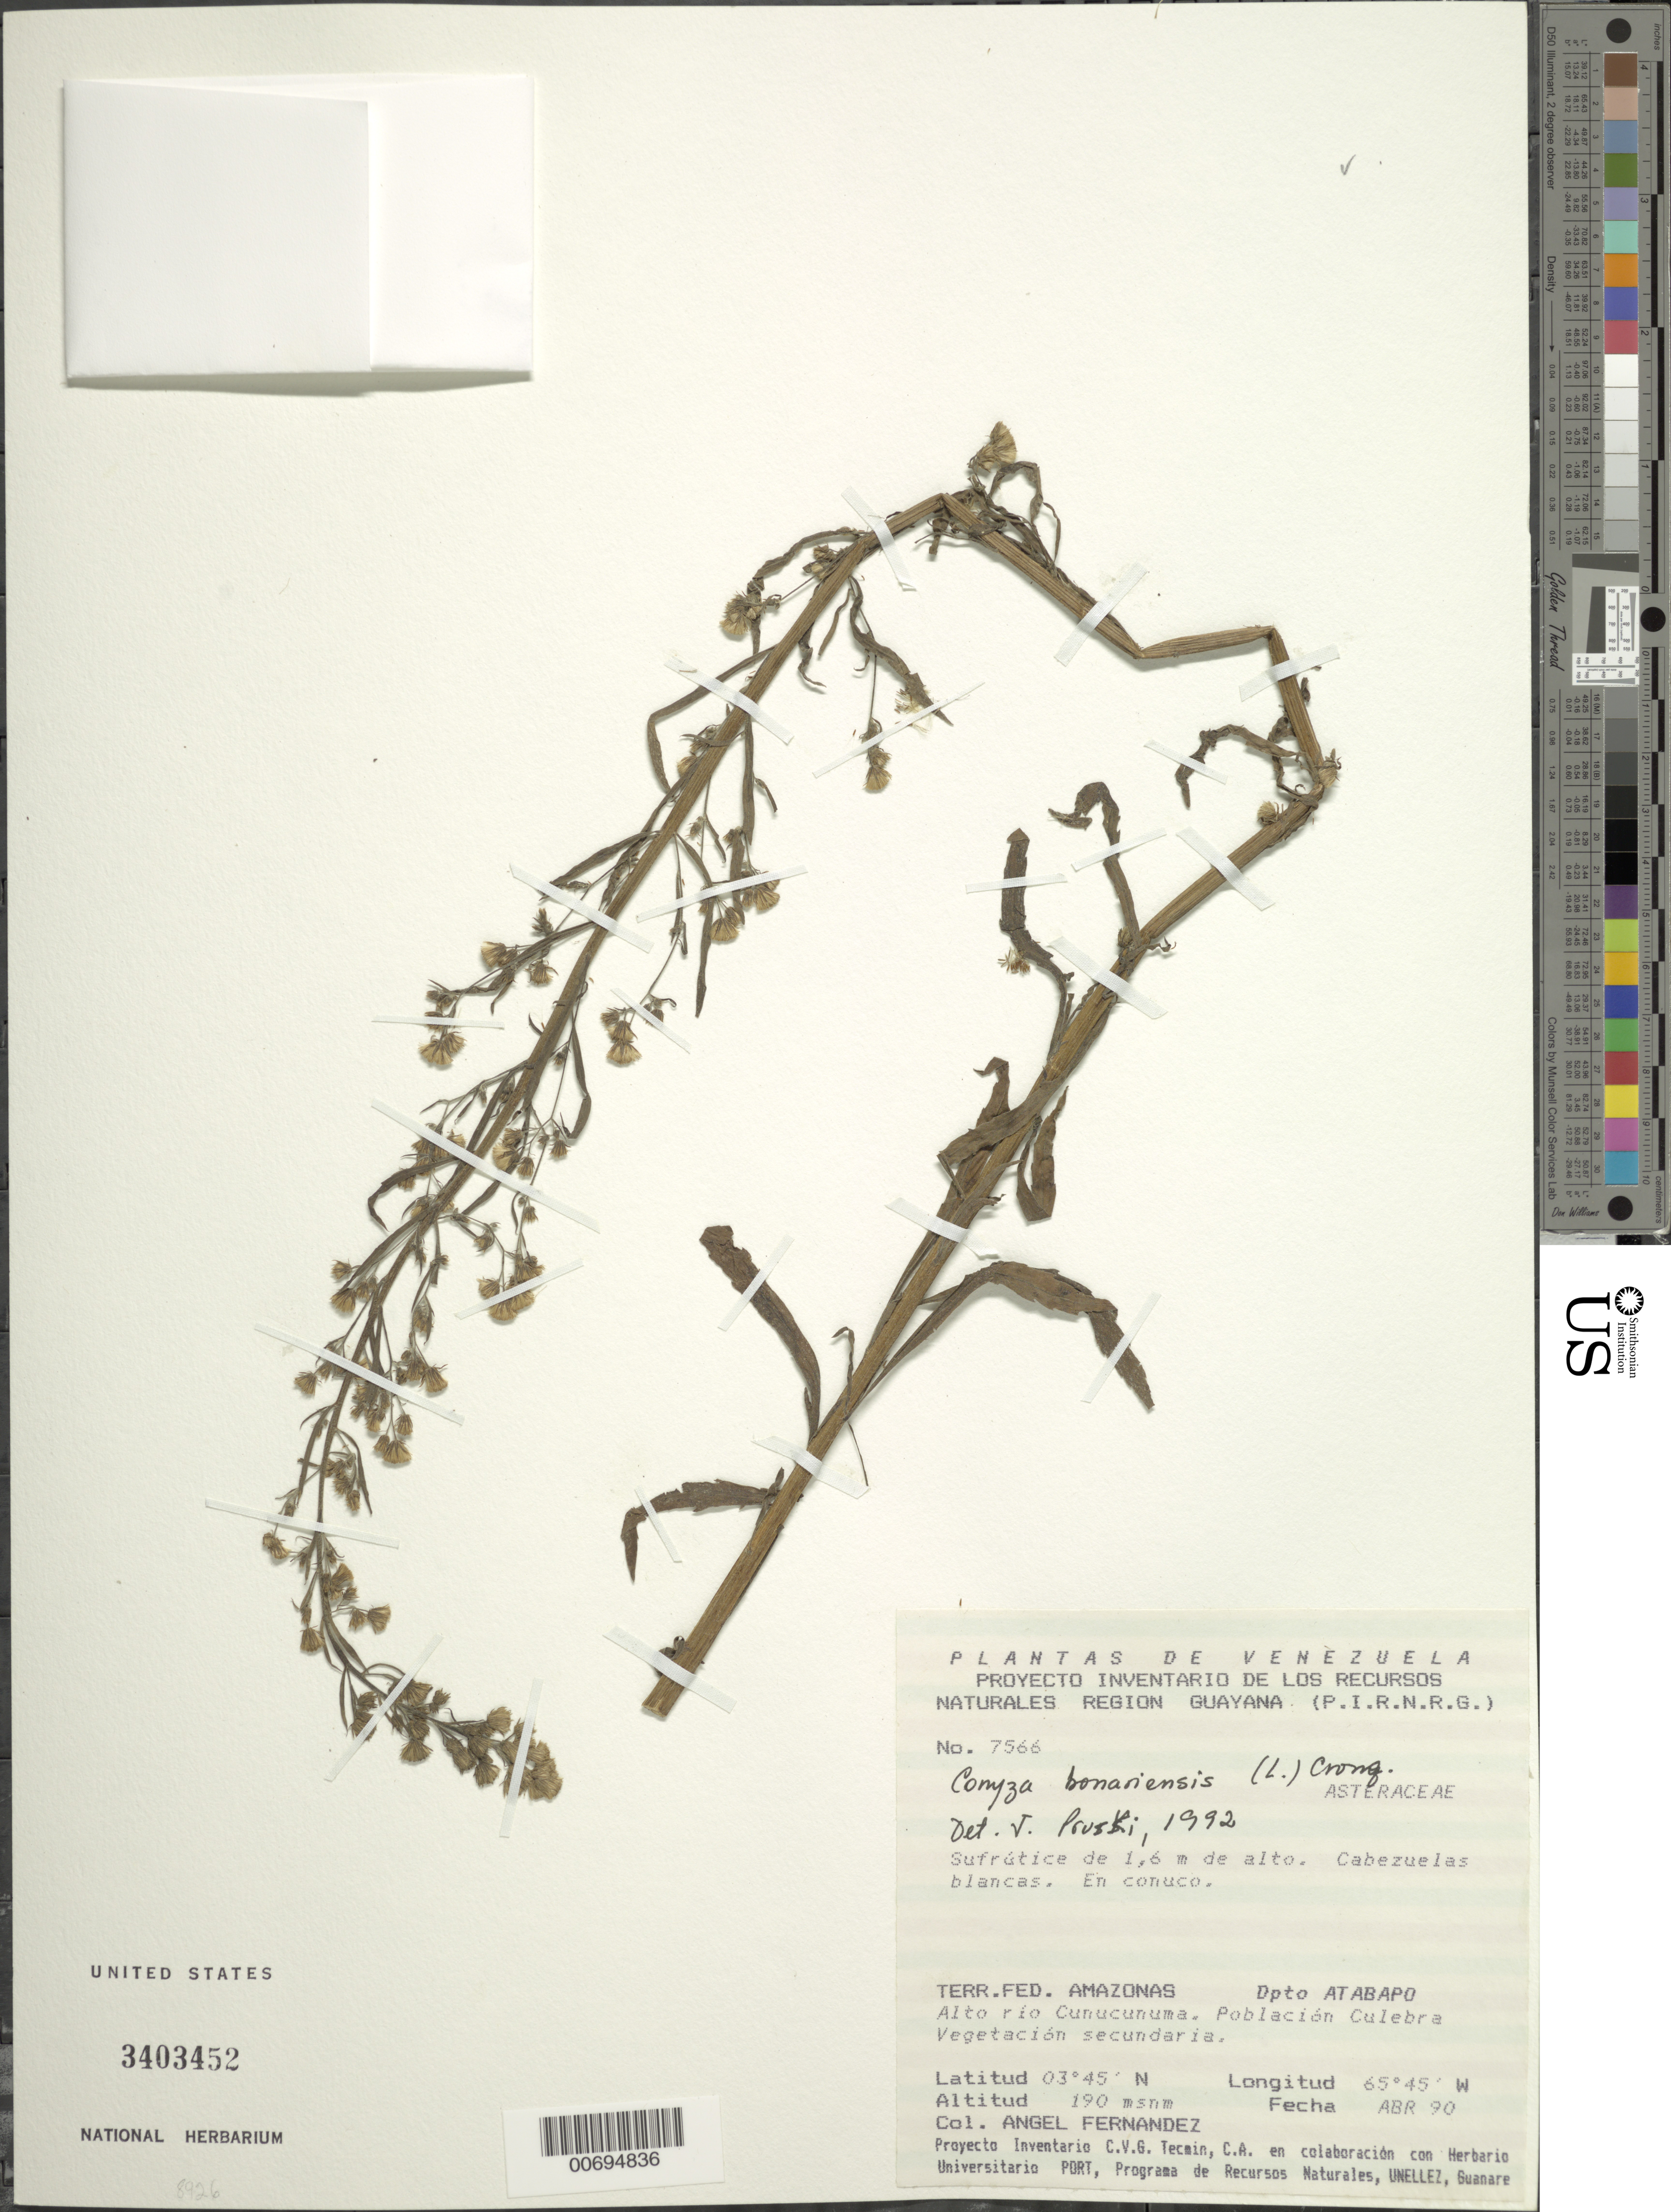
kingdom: Plantae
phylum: Tracheophyta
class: Magnoliopsida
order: Asterales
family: Asteraceae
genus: Conyza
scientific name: Conyza bonariensis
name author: (L.) Cronq.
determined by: Pruski, J. F.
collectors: A. Fernández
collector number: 7566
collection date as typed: Apr-90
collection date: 1990-04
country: Venezuela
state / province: Amazonas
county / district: Atabapo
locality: Río Cunucunuma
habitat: Conuco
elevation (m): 190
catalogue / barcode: US 3403452